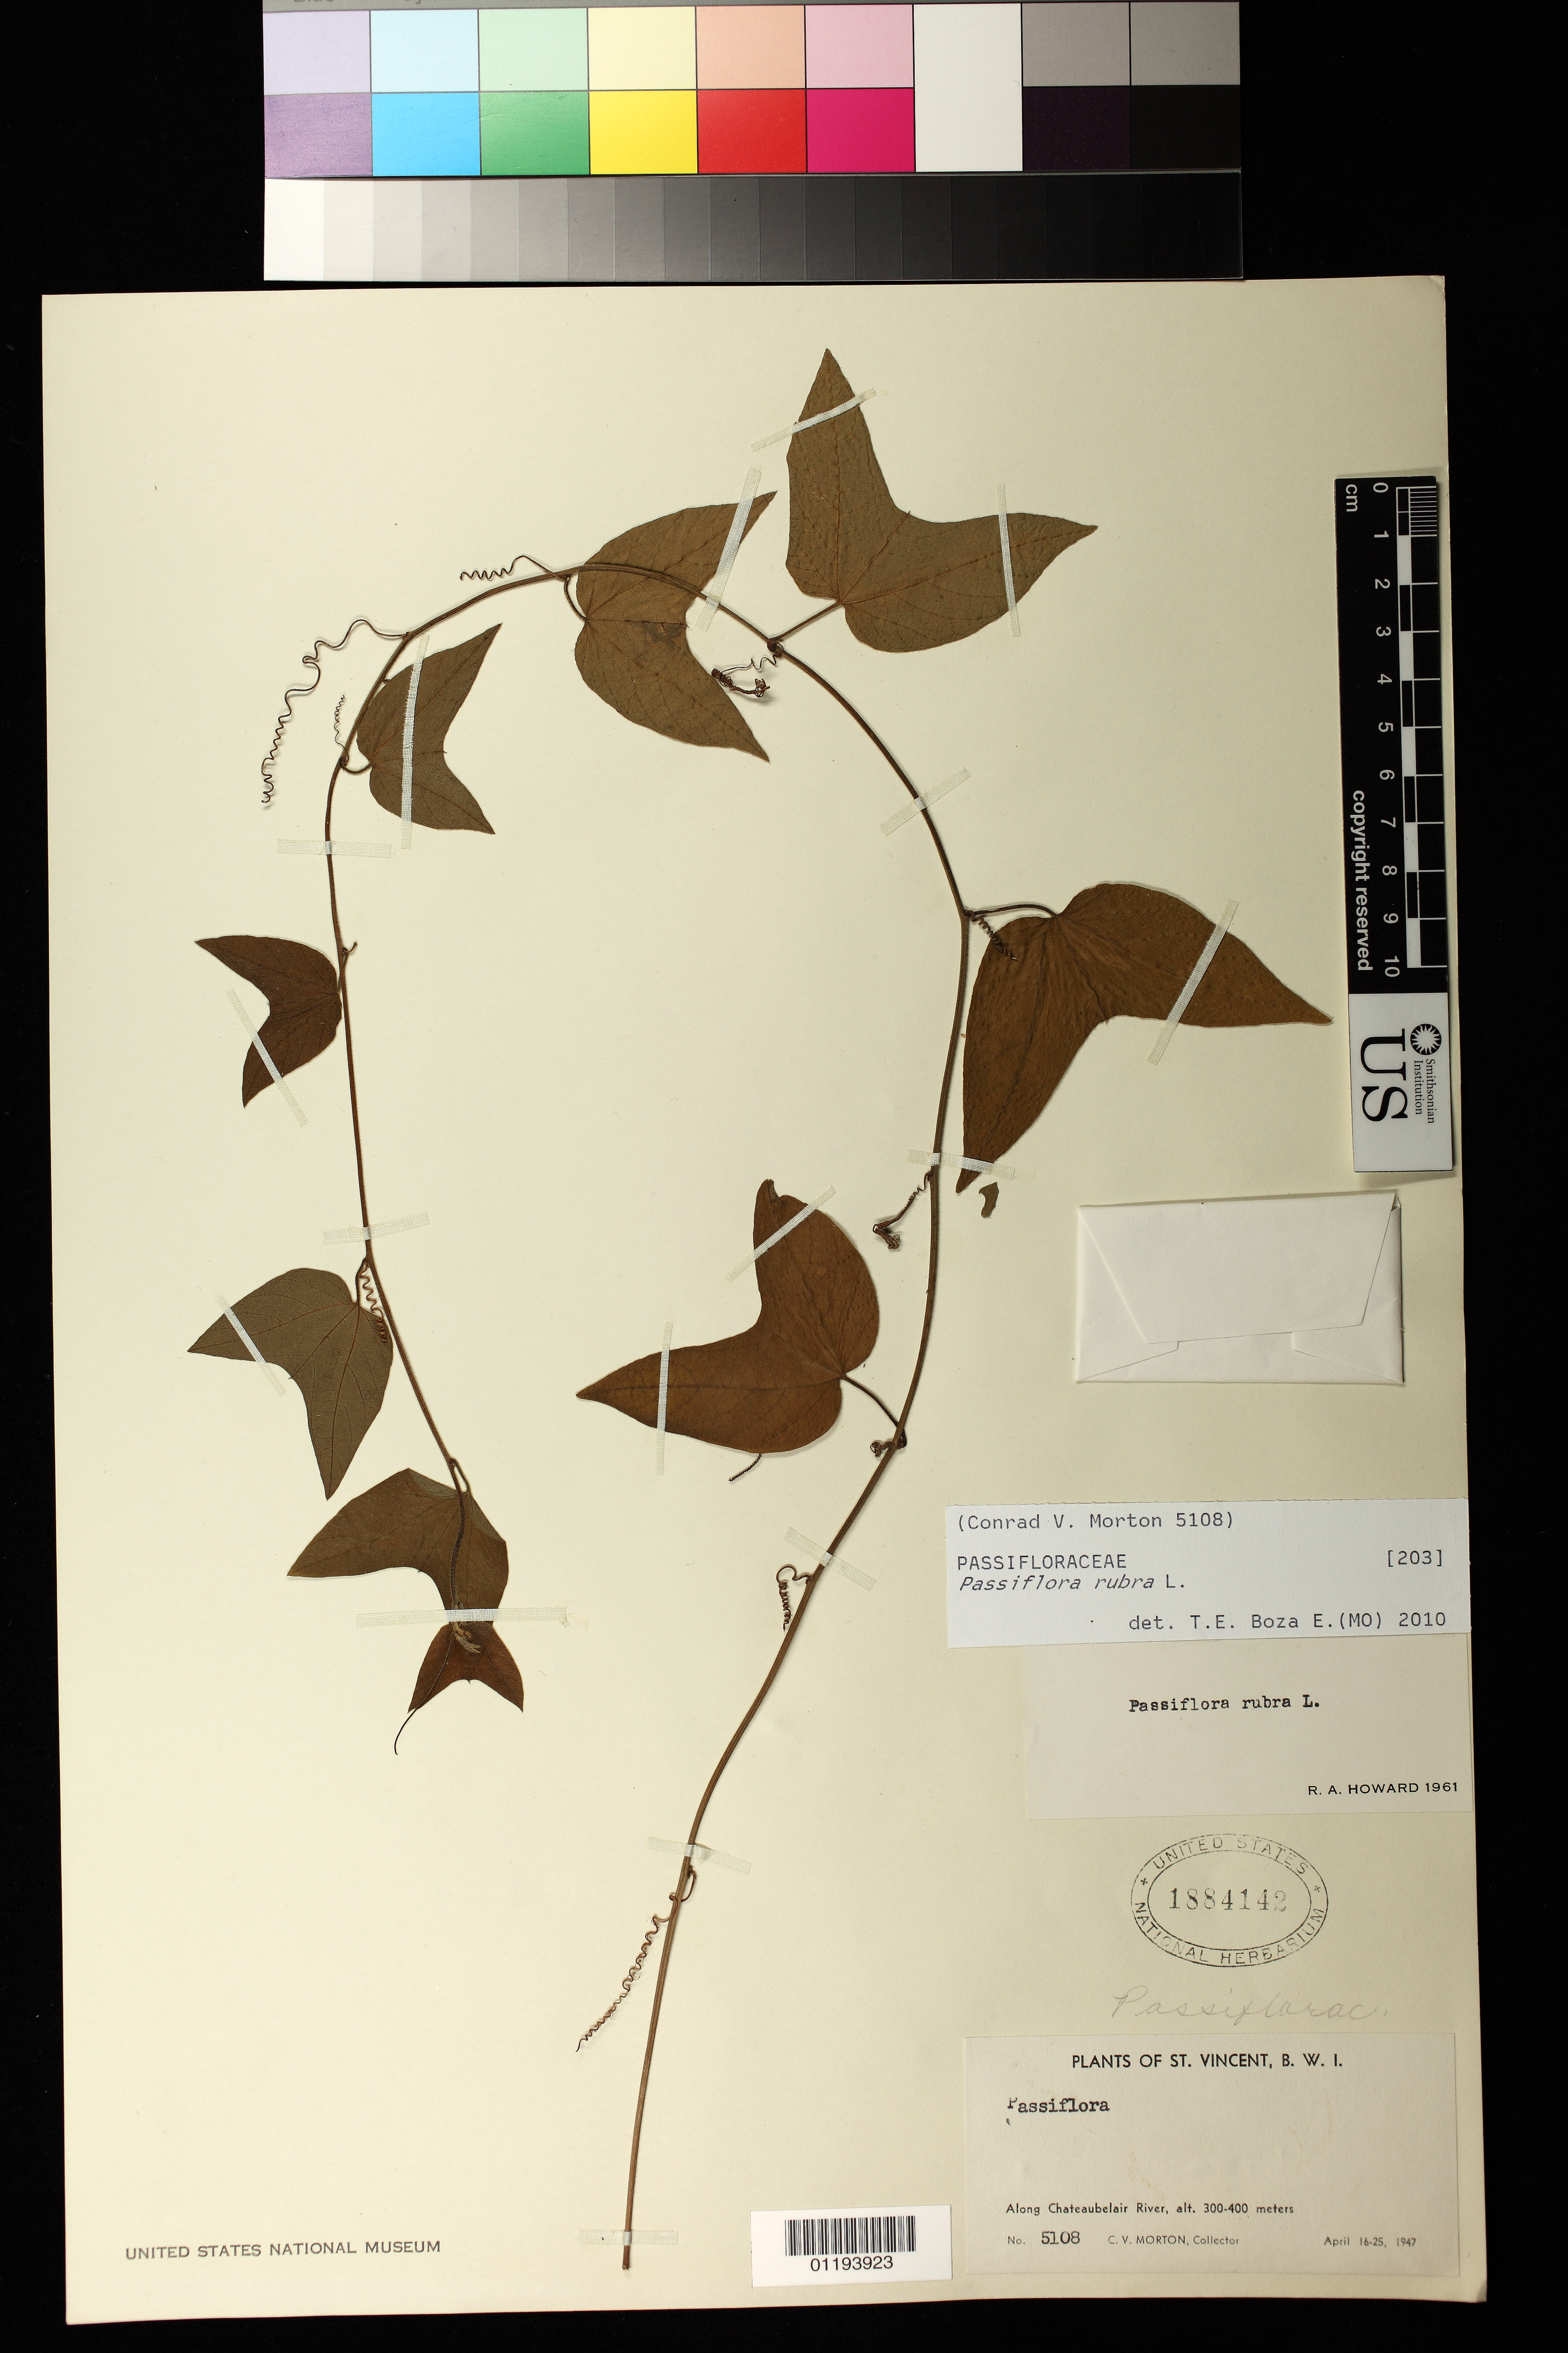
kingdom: Plantae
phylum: Tracheophyta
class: Magnoliopsida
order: Malpighiales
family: Passifloraceae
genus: Passiflora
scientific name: Passiflora rubra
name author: L.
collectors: C. V. Morton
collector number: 5108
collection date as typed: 1947 Apr 16 1947 Apr 25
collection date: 1947-04-16/1947-04-25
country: St. Vincent - Grenadines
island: St. Vincent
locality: Along Chateaubelair River, St Vincent.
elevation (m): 300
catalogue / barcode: US 1884142